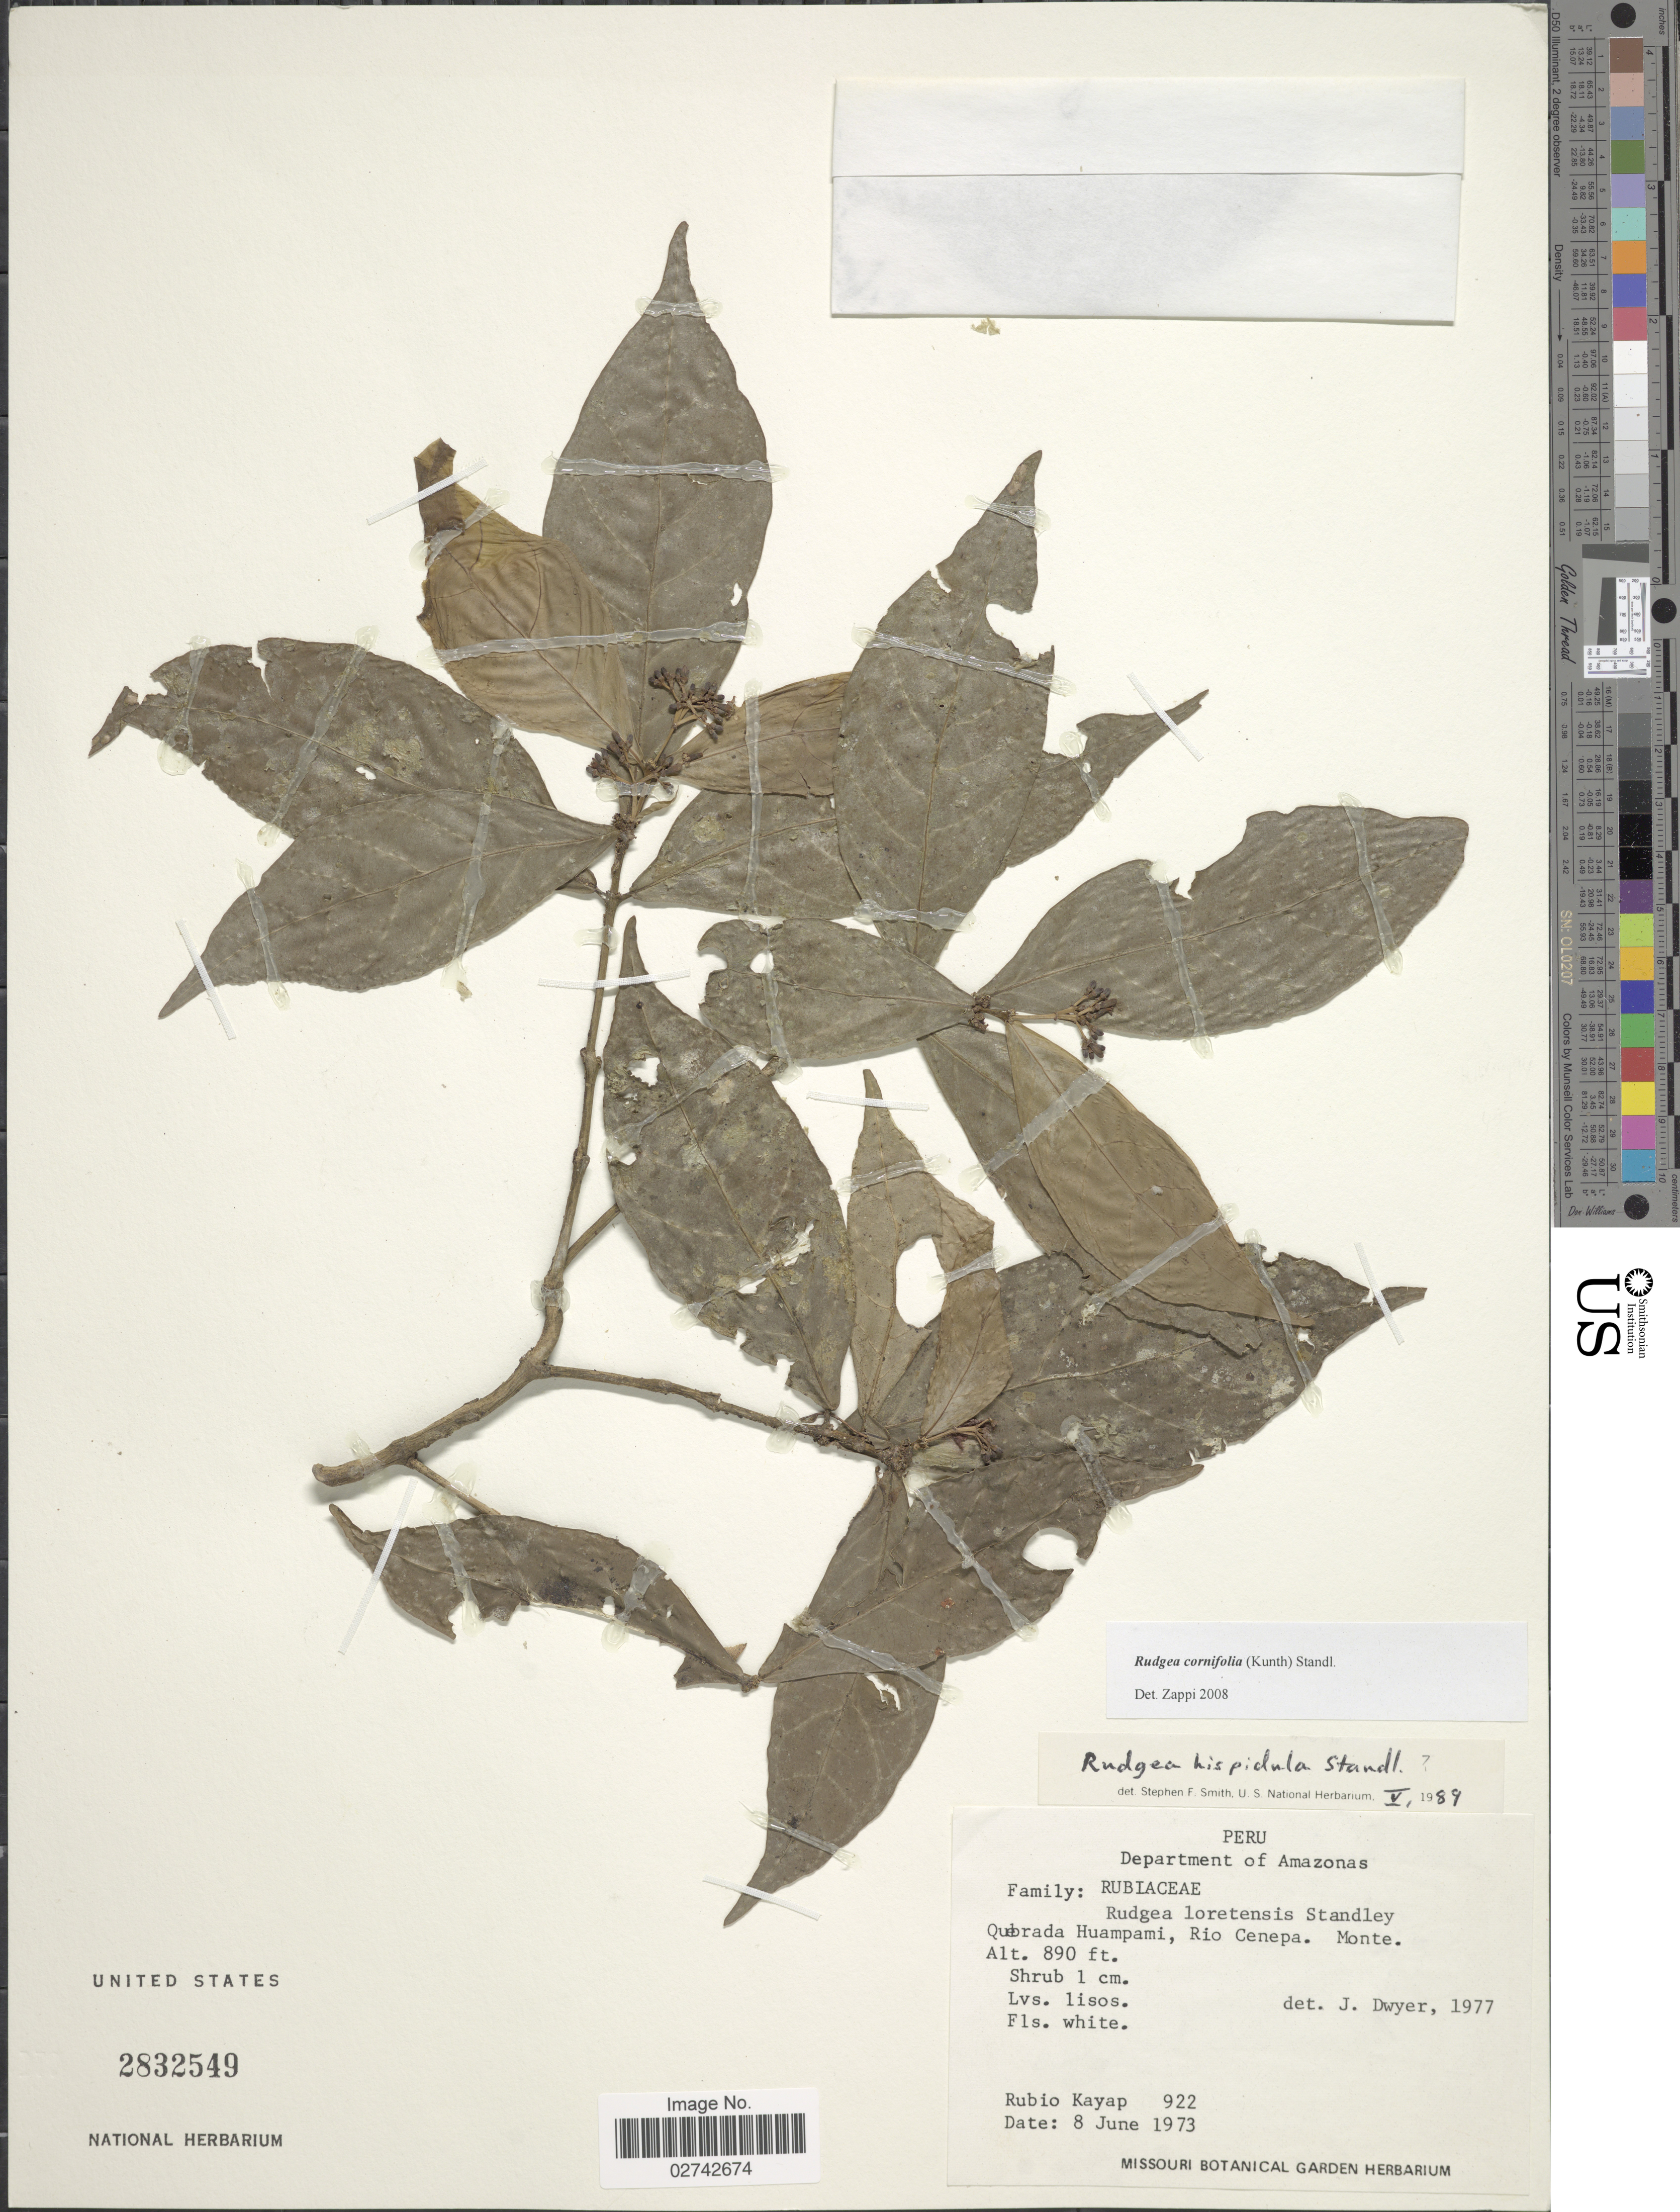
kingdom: Plantae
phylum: Tracheophyta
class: Magnoliopsida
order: Gentianales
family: Rubiaceae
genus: Rudgea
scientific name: Rudgea cornifolia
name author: (Kunth) Standl.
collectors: R. Kayap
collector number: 922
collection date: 1973-06-08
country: Peru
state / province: Amazonas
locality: Quebrada Huampami, Rio Cenepa, Monte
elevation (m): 271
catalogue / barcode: US 2832549